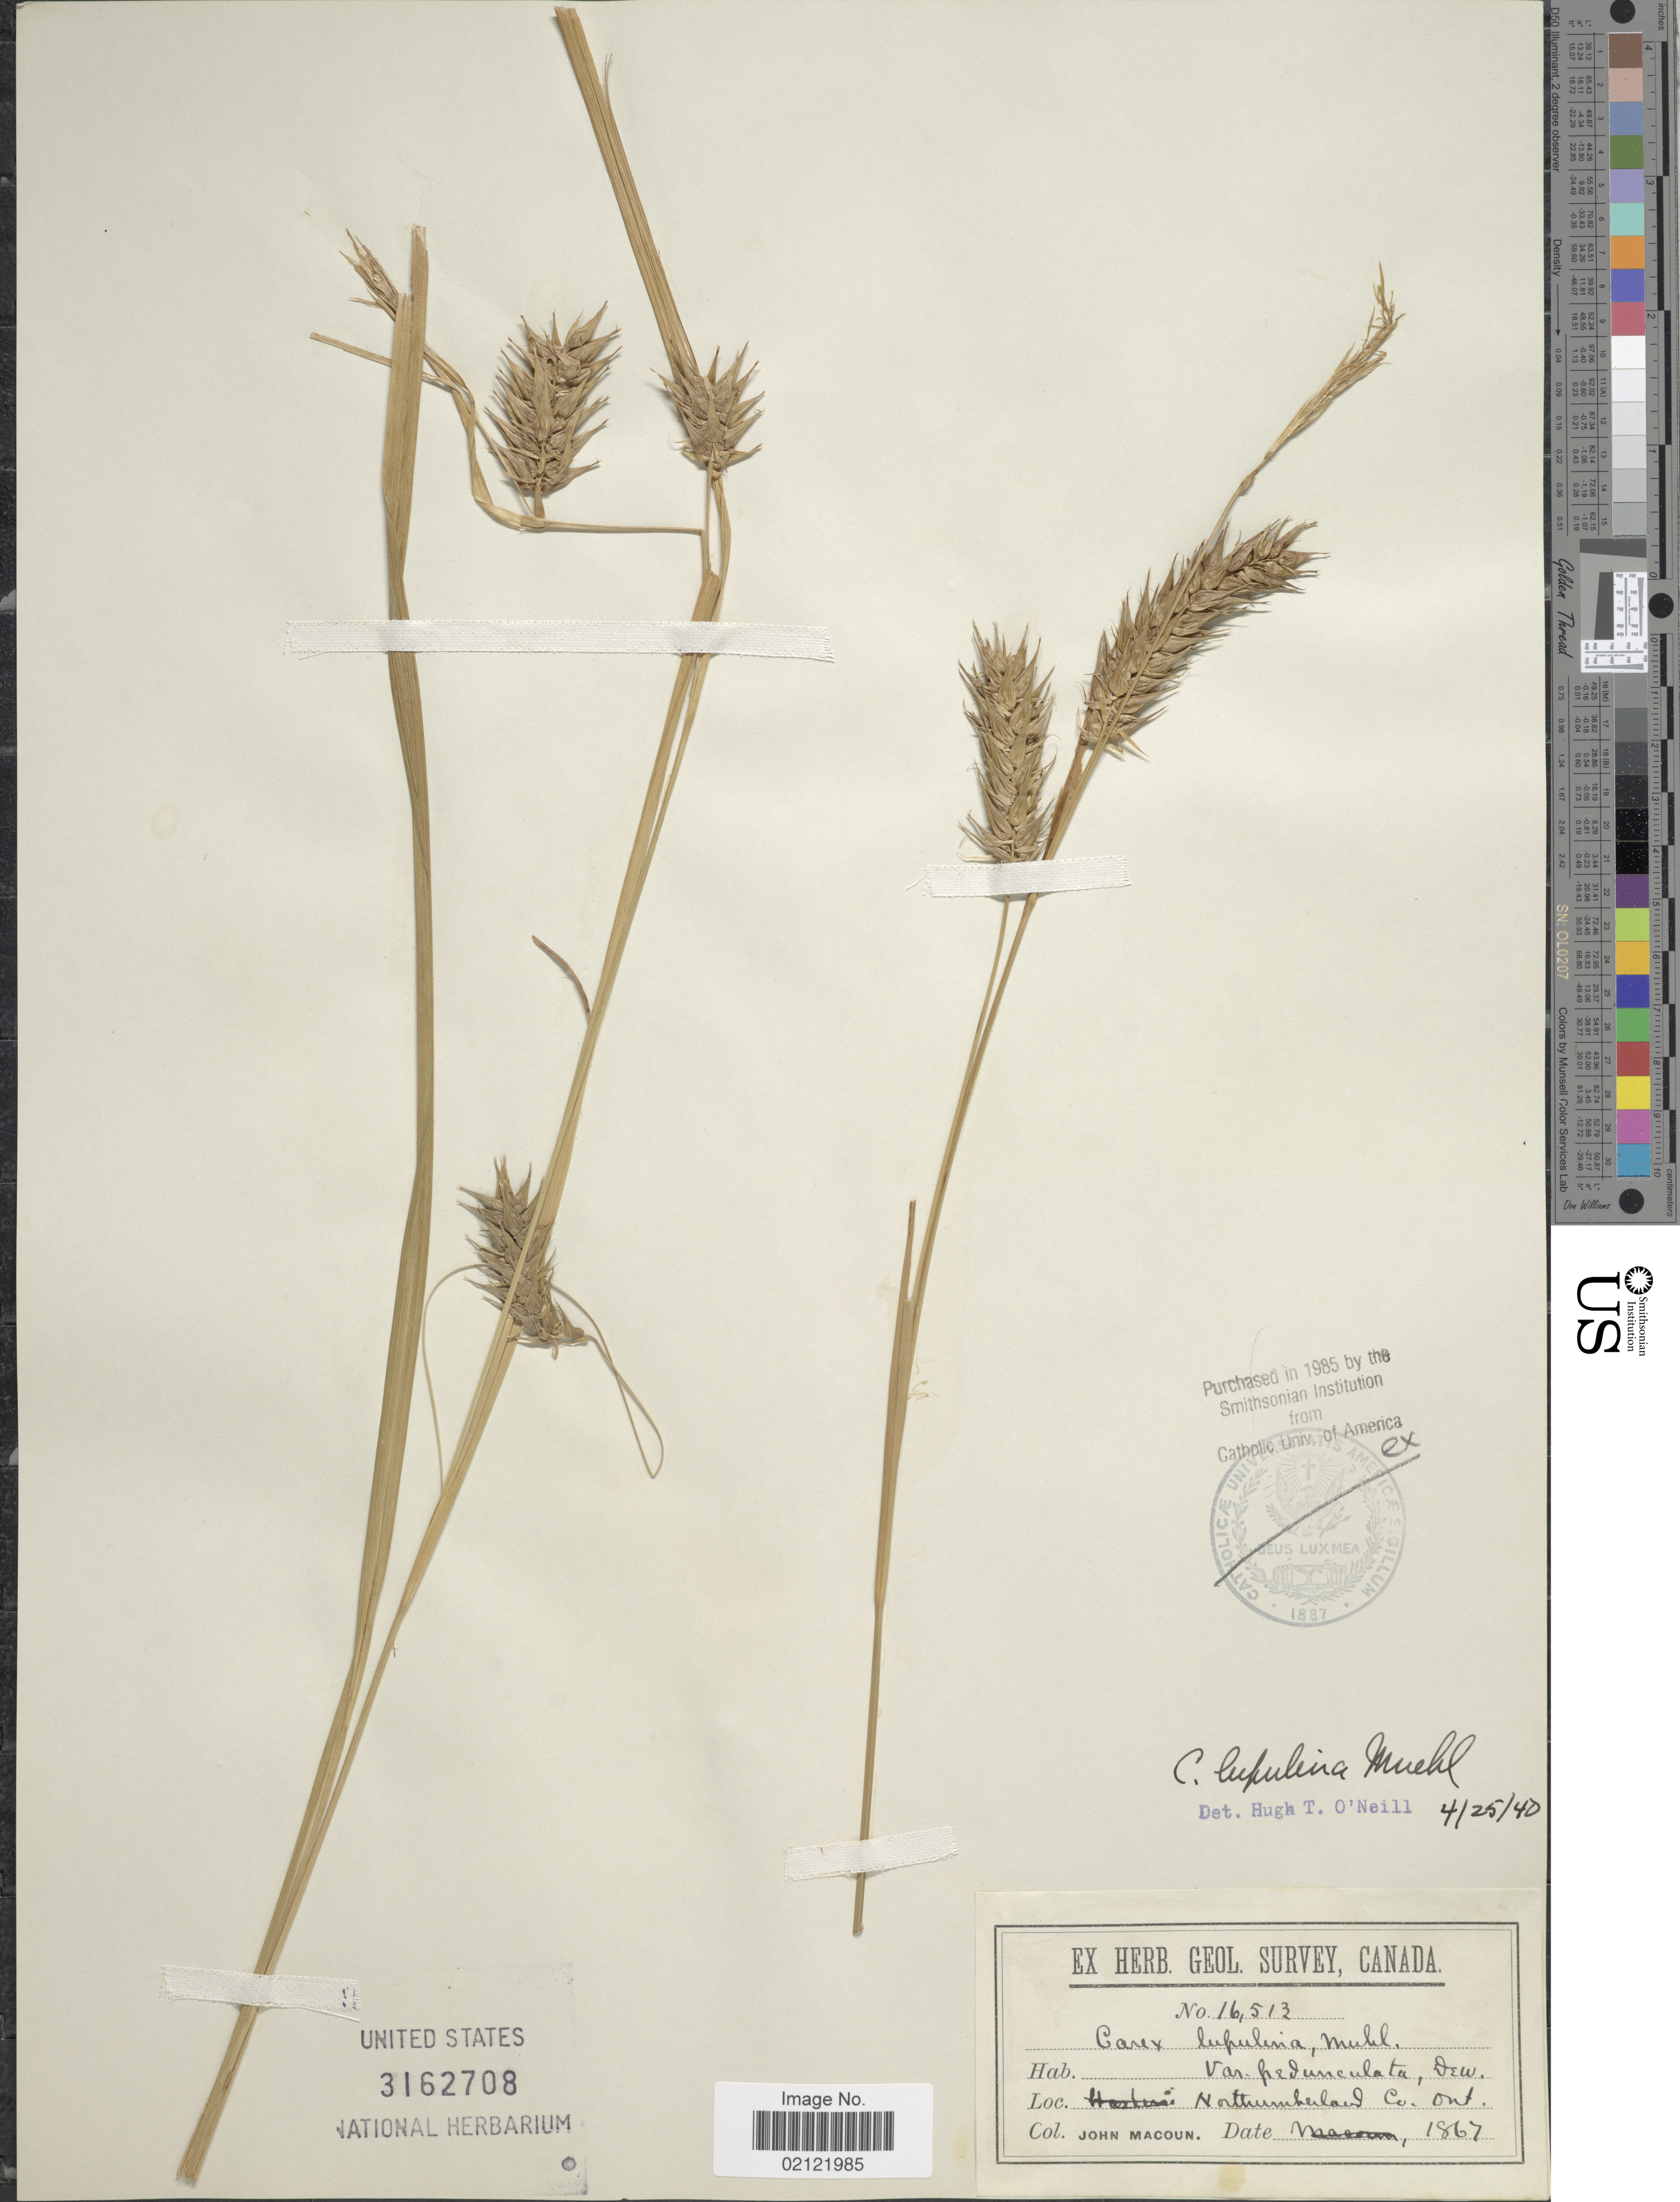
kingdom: Plantae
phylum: Tracheophyta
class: Liliopsida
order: Poales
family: Cyperaceae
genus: Carex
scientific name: Carex lupulina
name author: Muhl. ex Willd.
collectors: J. Macoun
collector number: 16513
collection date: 1867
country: Canada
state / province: Ontario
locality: Northumberland Co.,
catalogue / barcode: US 3162708